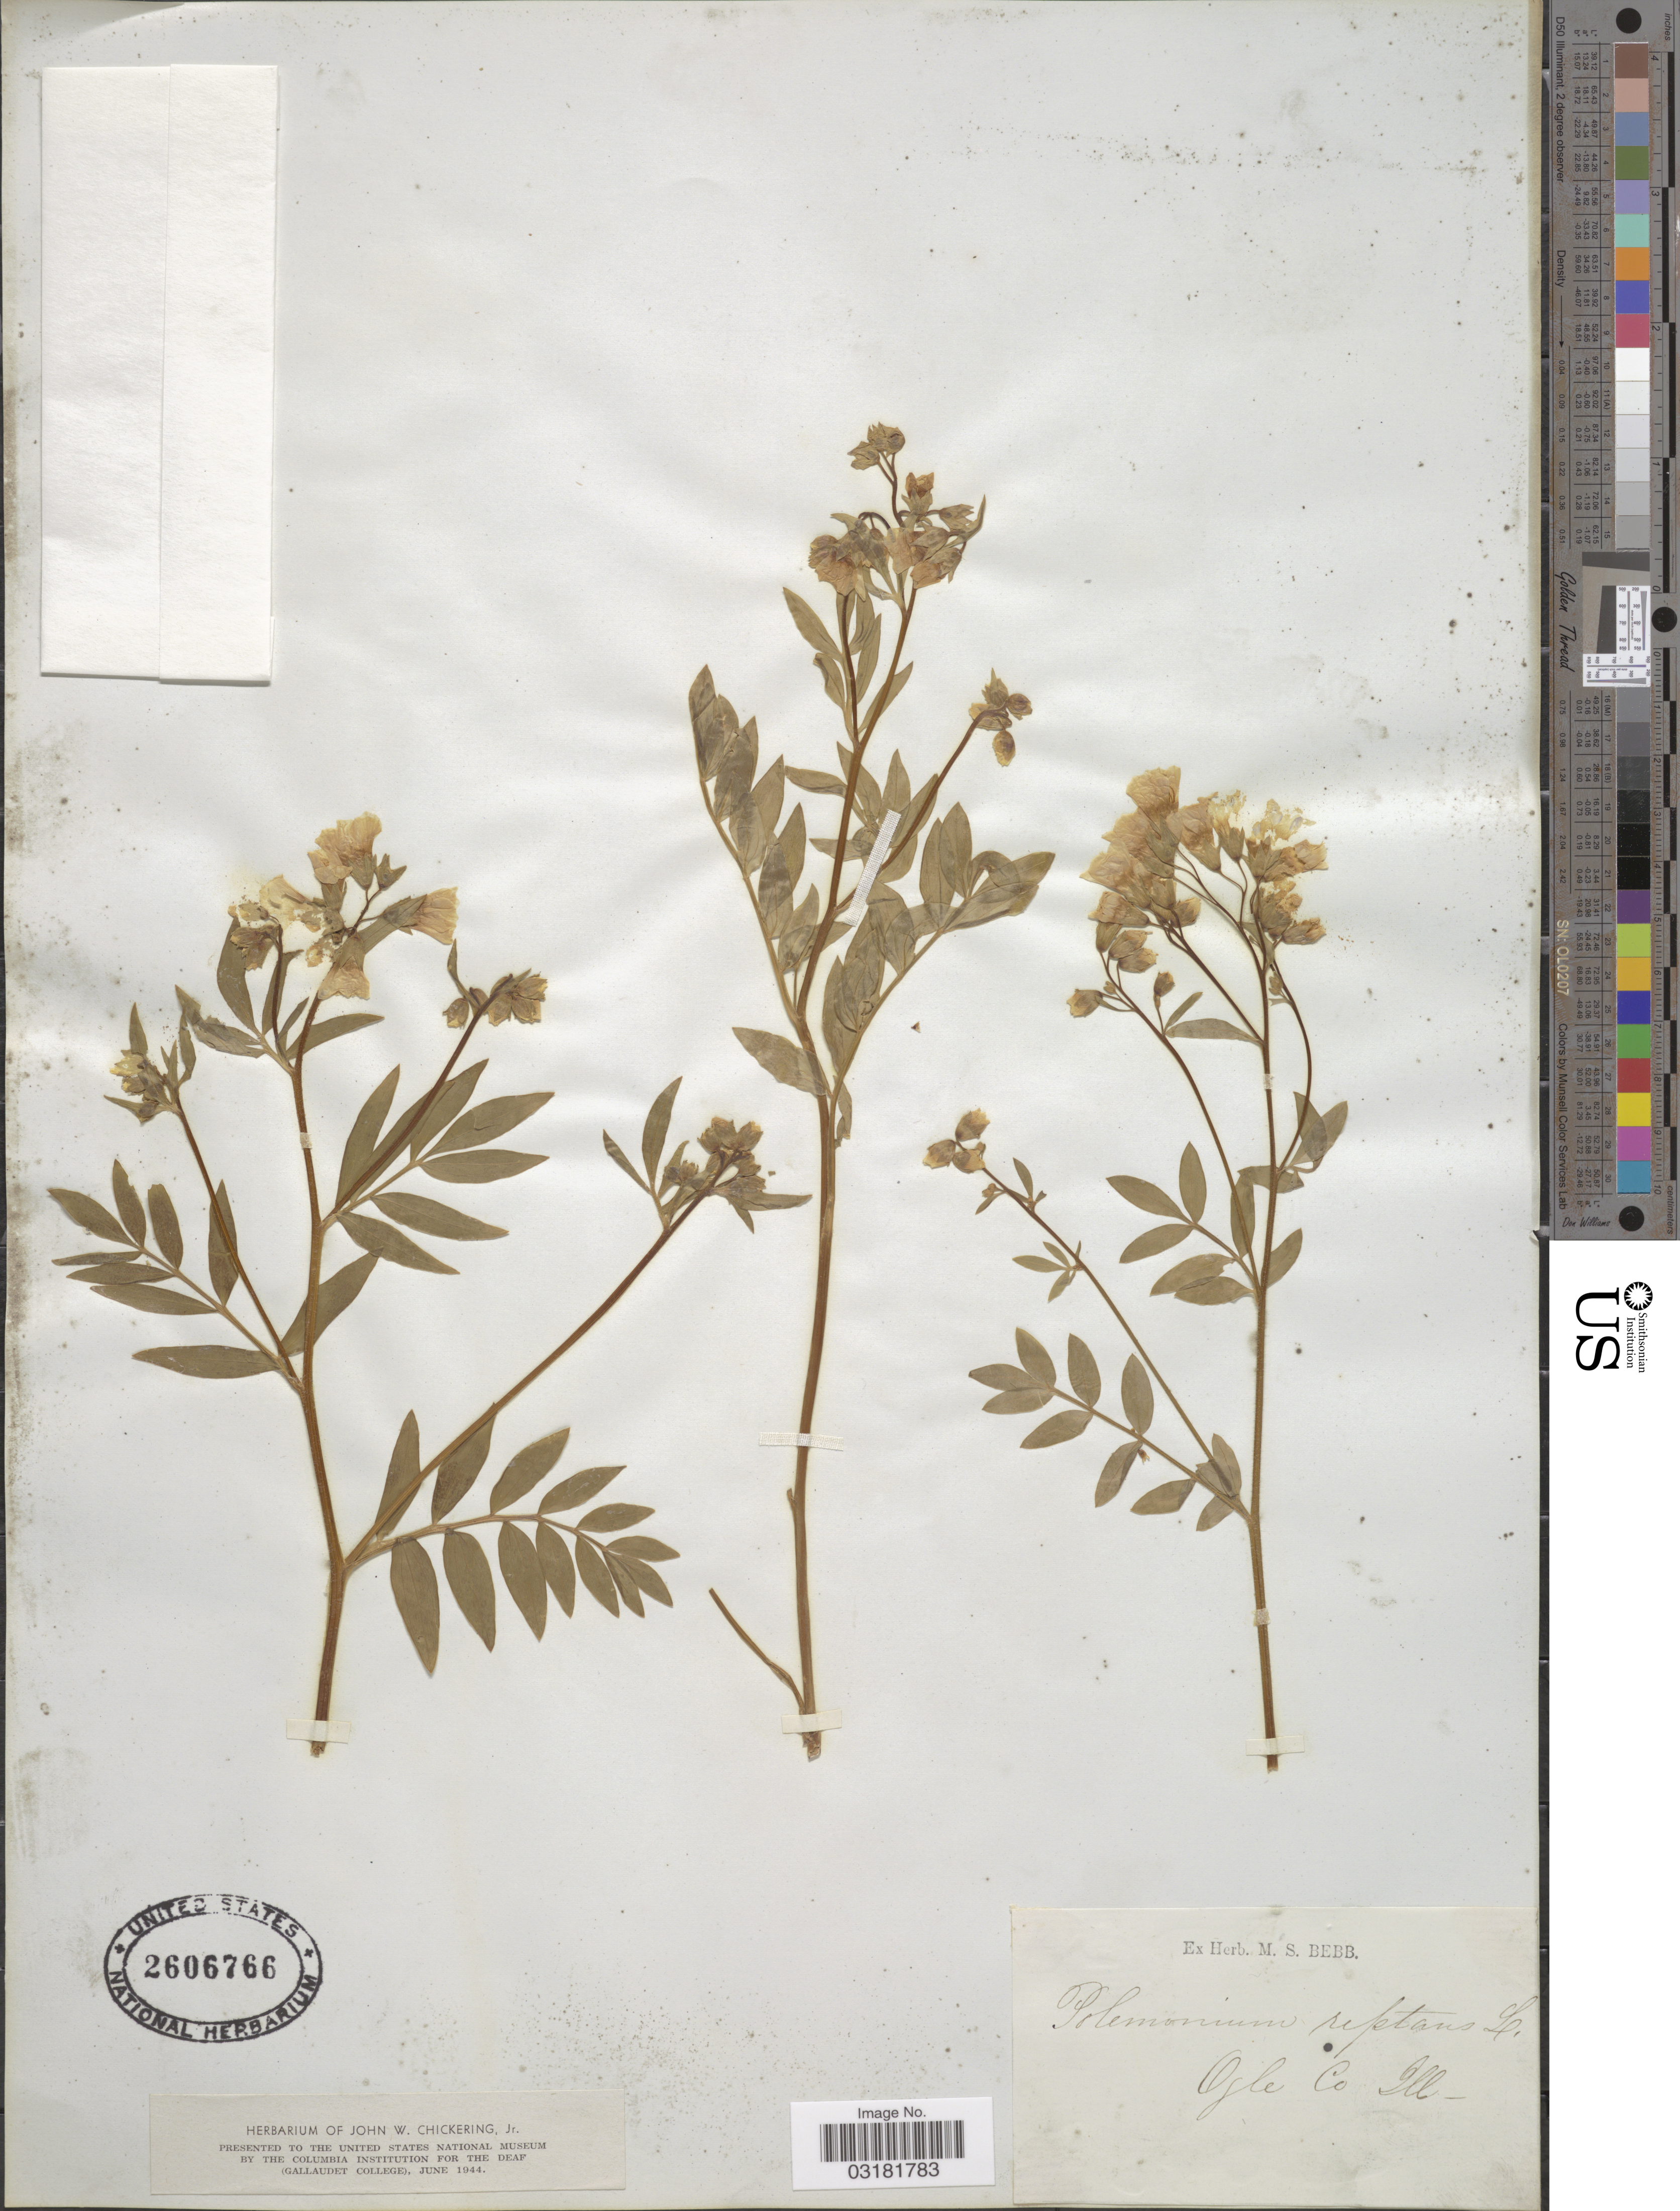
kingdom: Plantae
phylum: Tracheophyta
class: Magnoliopsida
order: Ericales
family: Polemoniaceae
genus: Polemonium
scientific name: Polemonium reptans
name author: L.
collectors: ex Herb. M. S. Bebb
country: United States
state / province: Illinois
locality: Ogle Co Ill.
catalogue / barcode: US 2606766